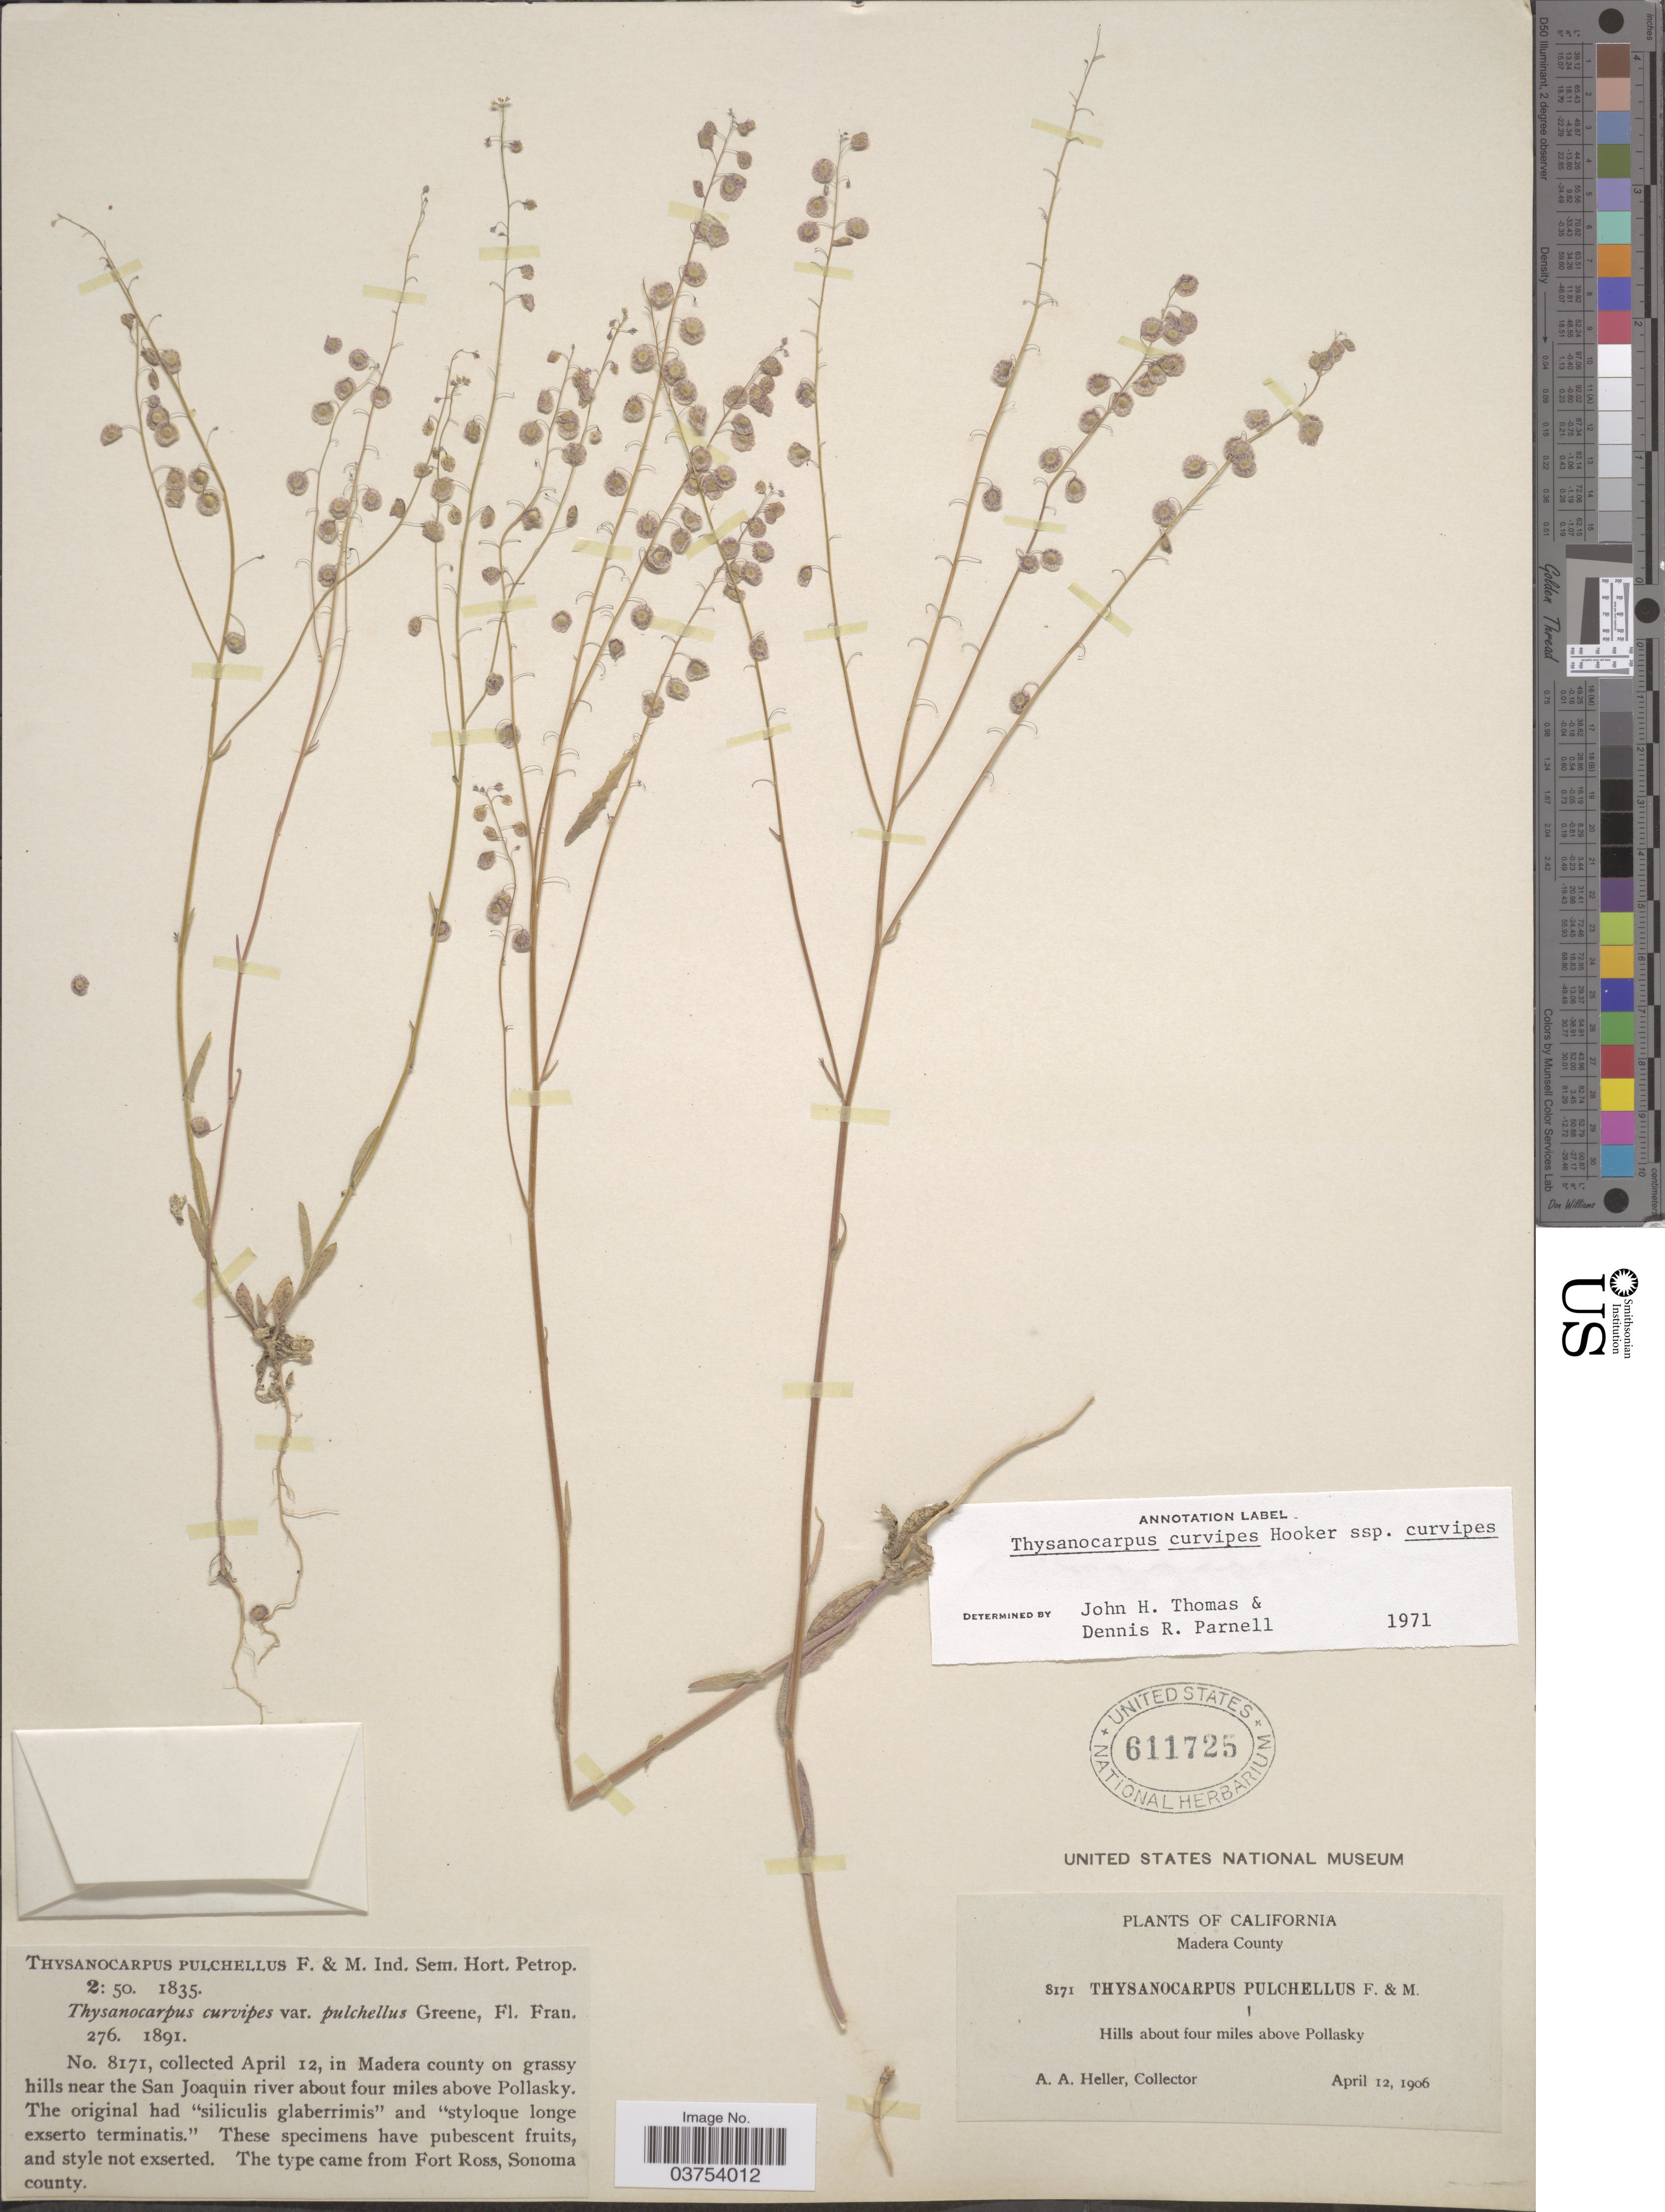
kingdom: Plantae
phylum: Tracheophyta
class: Magnoliopsida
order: Brassicales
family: Brassicaceae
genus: Thysanocarpus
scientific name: Thysanocarpus curvipes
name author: Hook.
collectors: A. A. Heller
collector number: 8171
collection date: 1906-04-12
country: United States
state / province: California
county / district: Madera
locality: Madera County. Hills about four miles above Pollasky. Grassy hills near the San Joaquin river about four miles above Pollasky.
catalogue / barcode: US 611725